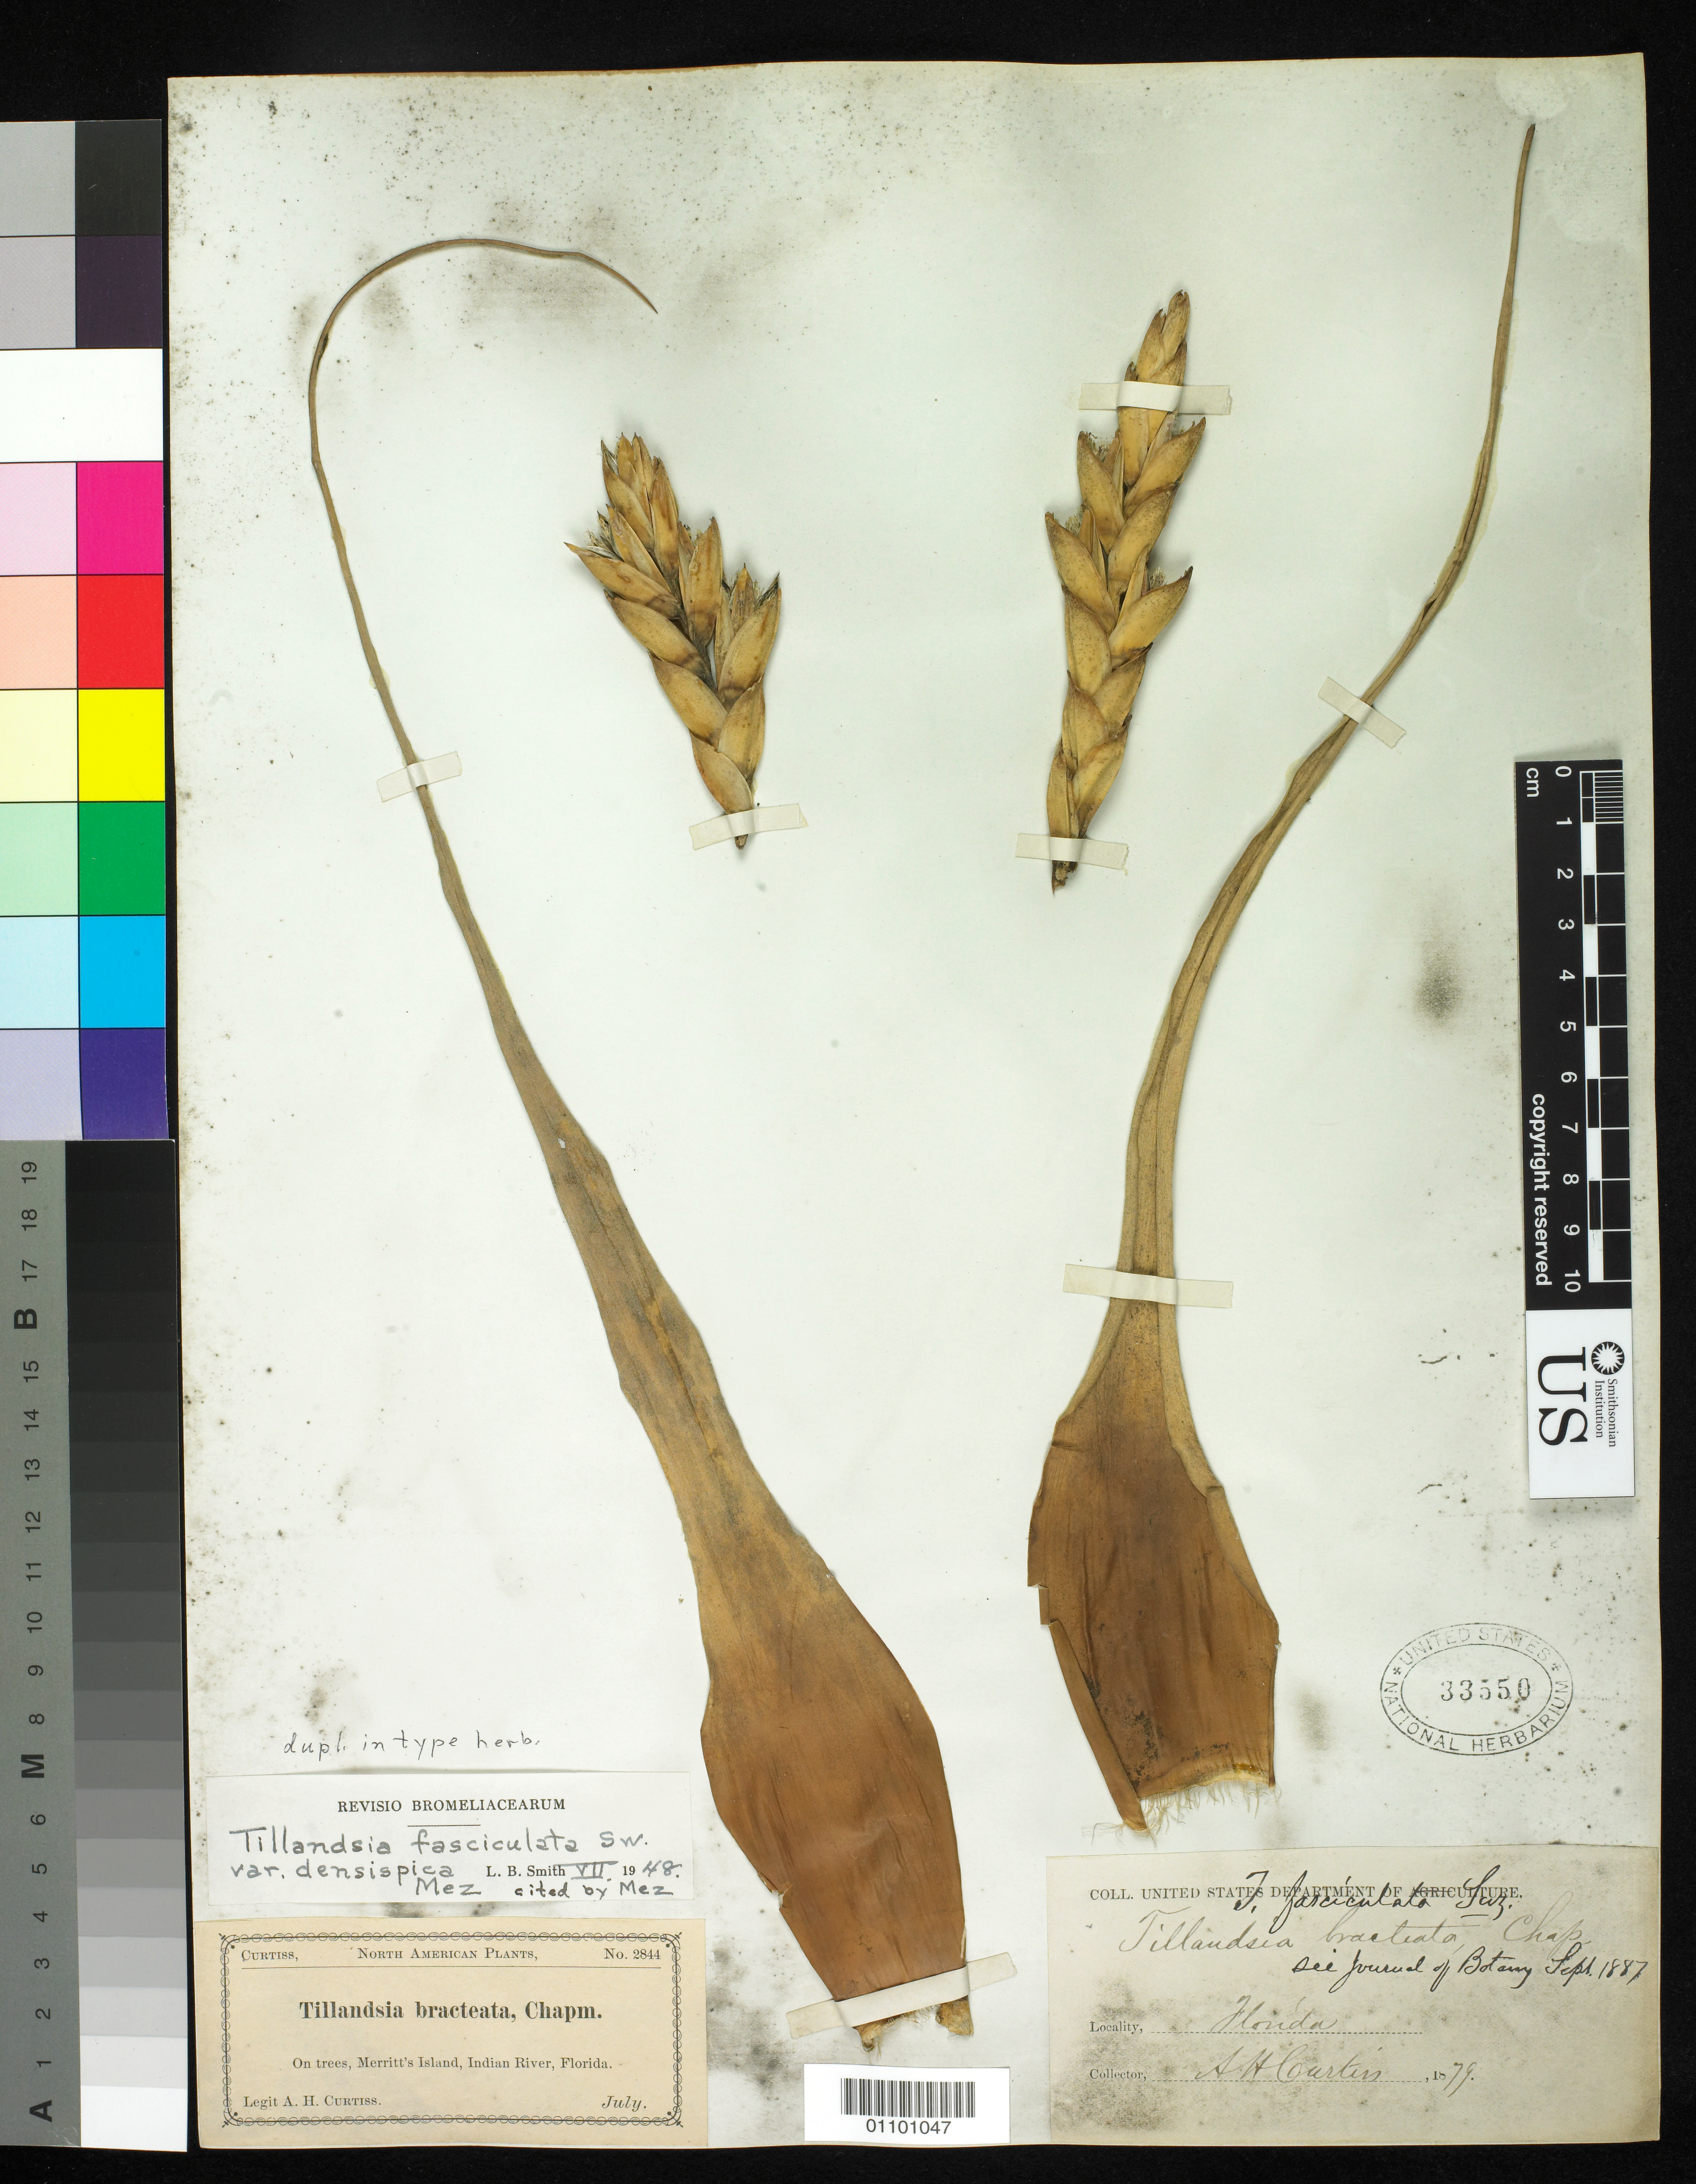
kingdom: Plantae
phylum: Tracheophyta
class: Liliopsida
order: Poales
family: Bromeliaceae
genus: Tillandsia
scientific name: Tillandsia fasciculata var. densispica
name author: Mez in A. DC.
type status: Syntype; Isolectotype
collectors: A. H. Curtiss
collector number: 2844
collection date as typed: Jul 1879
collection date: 1879-07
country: United States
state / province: Florida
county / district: Brevard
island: Merritt Island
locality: Indian River.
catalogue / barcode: US 33550